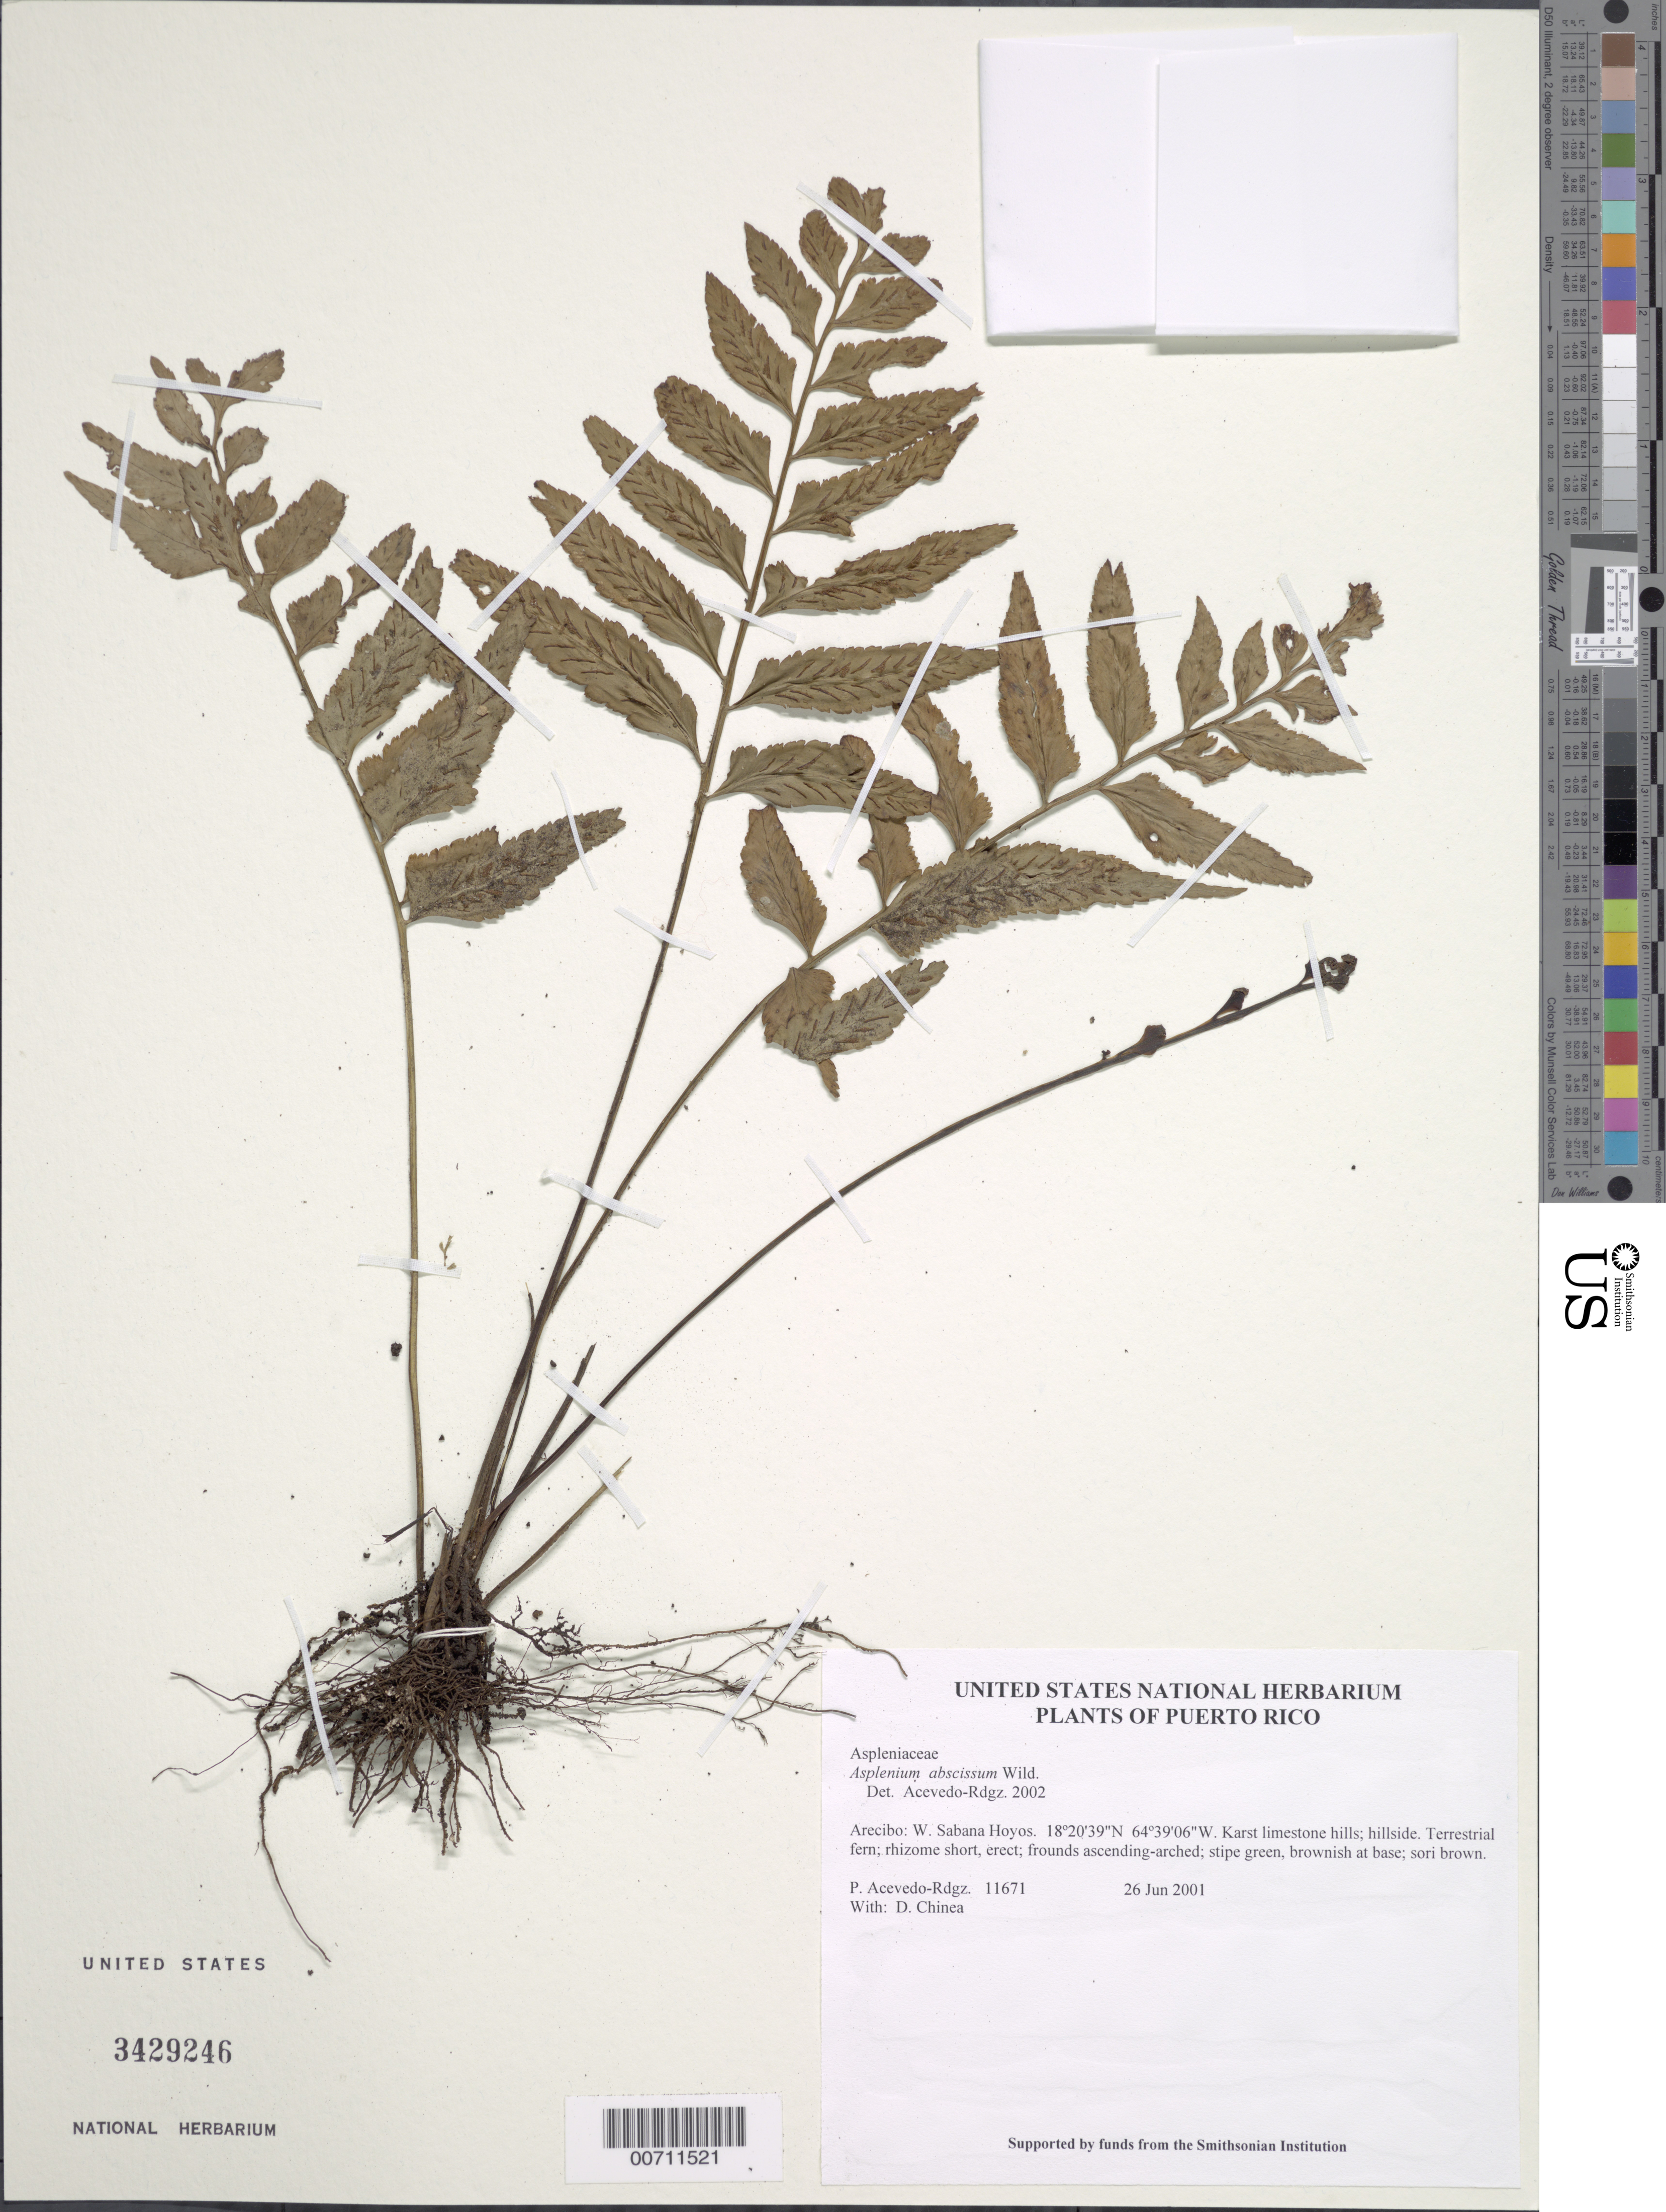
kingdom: Plantae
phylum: Tracheophyta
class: Polypodiopsida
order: Polypodiales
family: Aspleniaceae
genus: Asplenium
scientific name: Asplenium abscissum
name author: Willd.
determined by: Acevedo-Rodríguez, P., (BOT), Smithsonian Institution - National Museum of Natural History (UNITED STATES)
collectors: P. Acevedo-Rodr. & D. Chinea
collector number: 11671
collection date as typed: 26 Jun 2001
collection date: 2001-06-26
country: Puerto Rico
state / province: Arecibo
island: Puerto Rico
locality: Arecibo: W. Sabana Hoyos.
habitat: Karst limestone hills; hillside.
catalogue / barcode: US 3429246